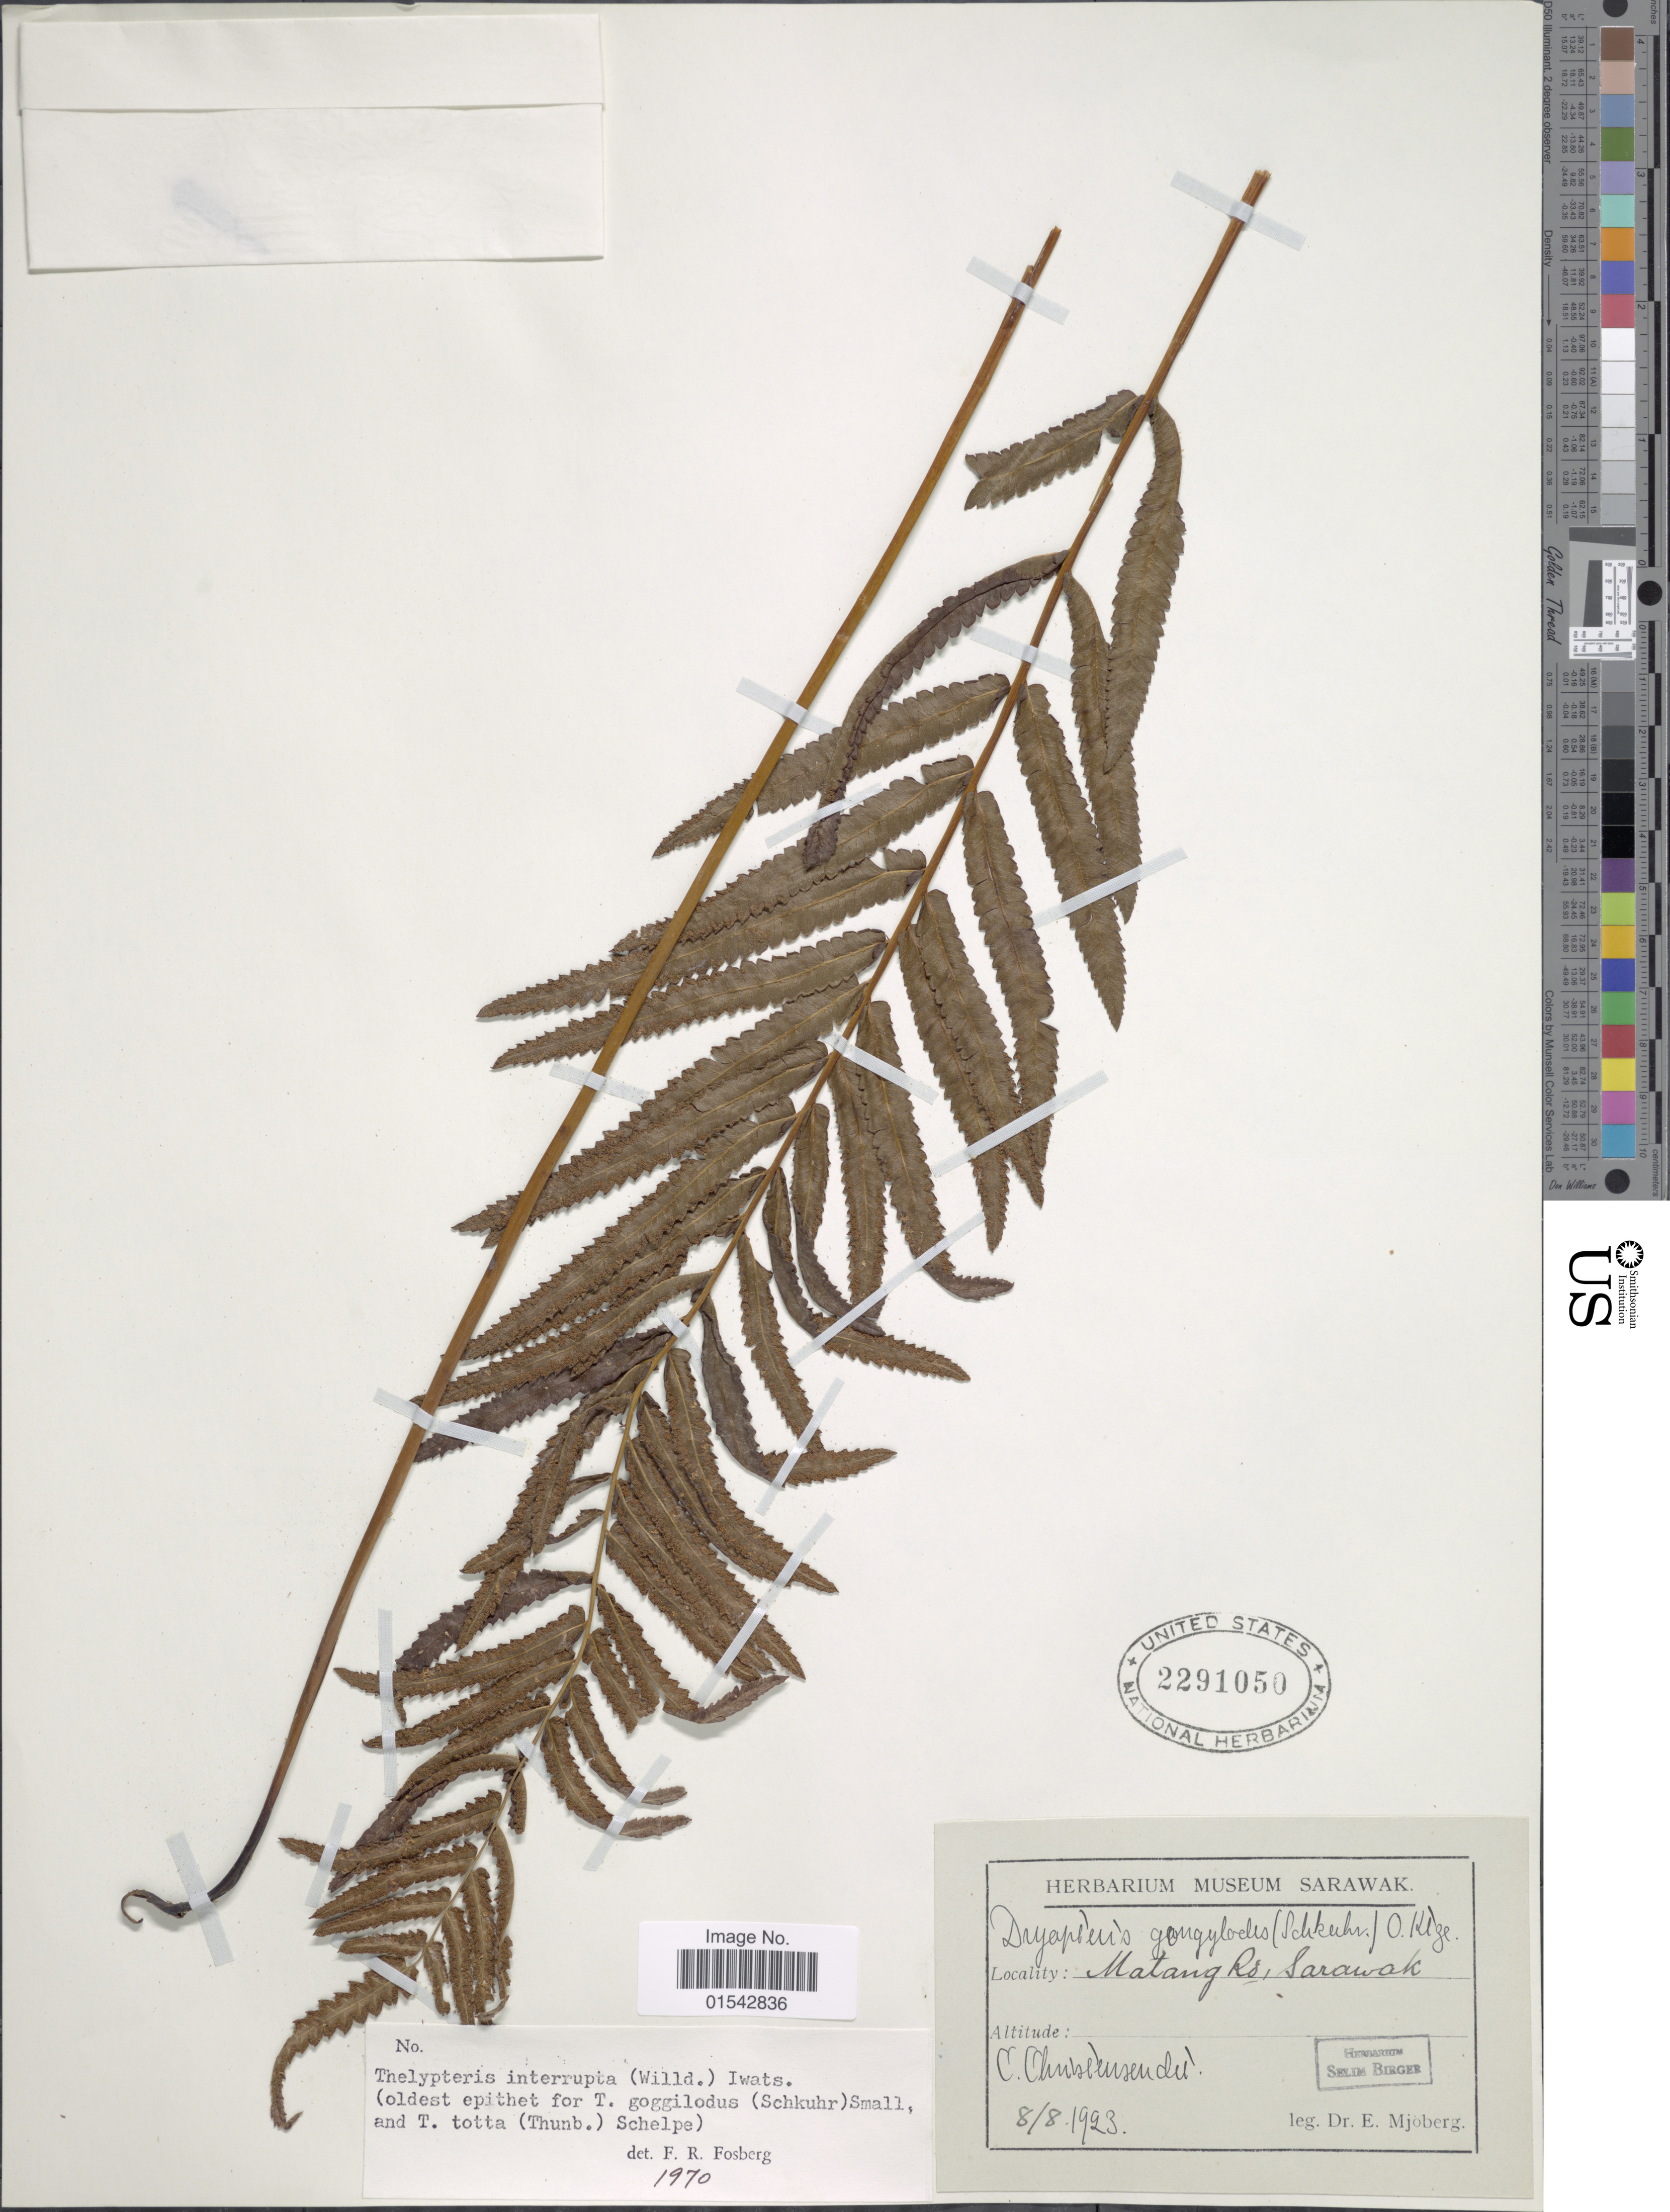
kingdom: Plantae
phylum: Tracheophyta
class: Polypodiopsida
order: Polypodiales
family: Thelypteridaceae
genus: Cyclosorus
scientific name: Cyclosorus interruptus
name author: (Willd.) H. Itô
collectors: E. Mjoberg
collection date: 1923-08-08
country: Malaysia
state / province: Sarawak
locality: Matang Ro, Sarawak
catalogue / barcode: US 2291050